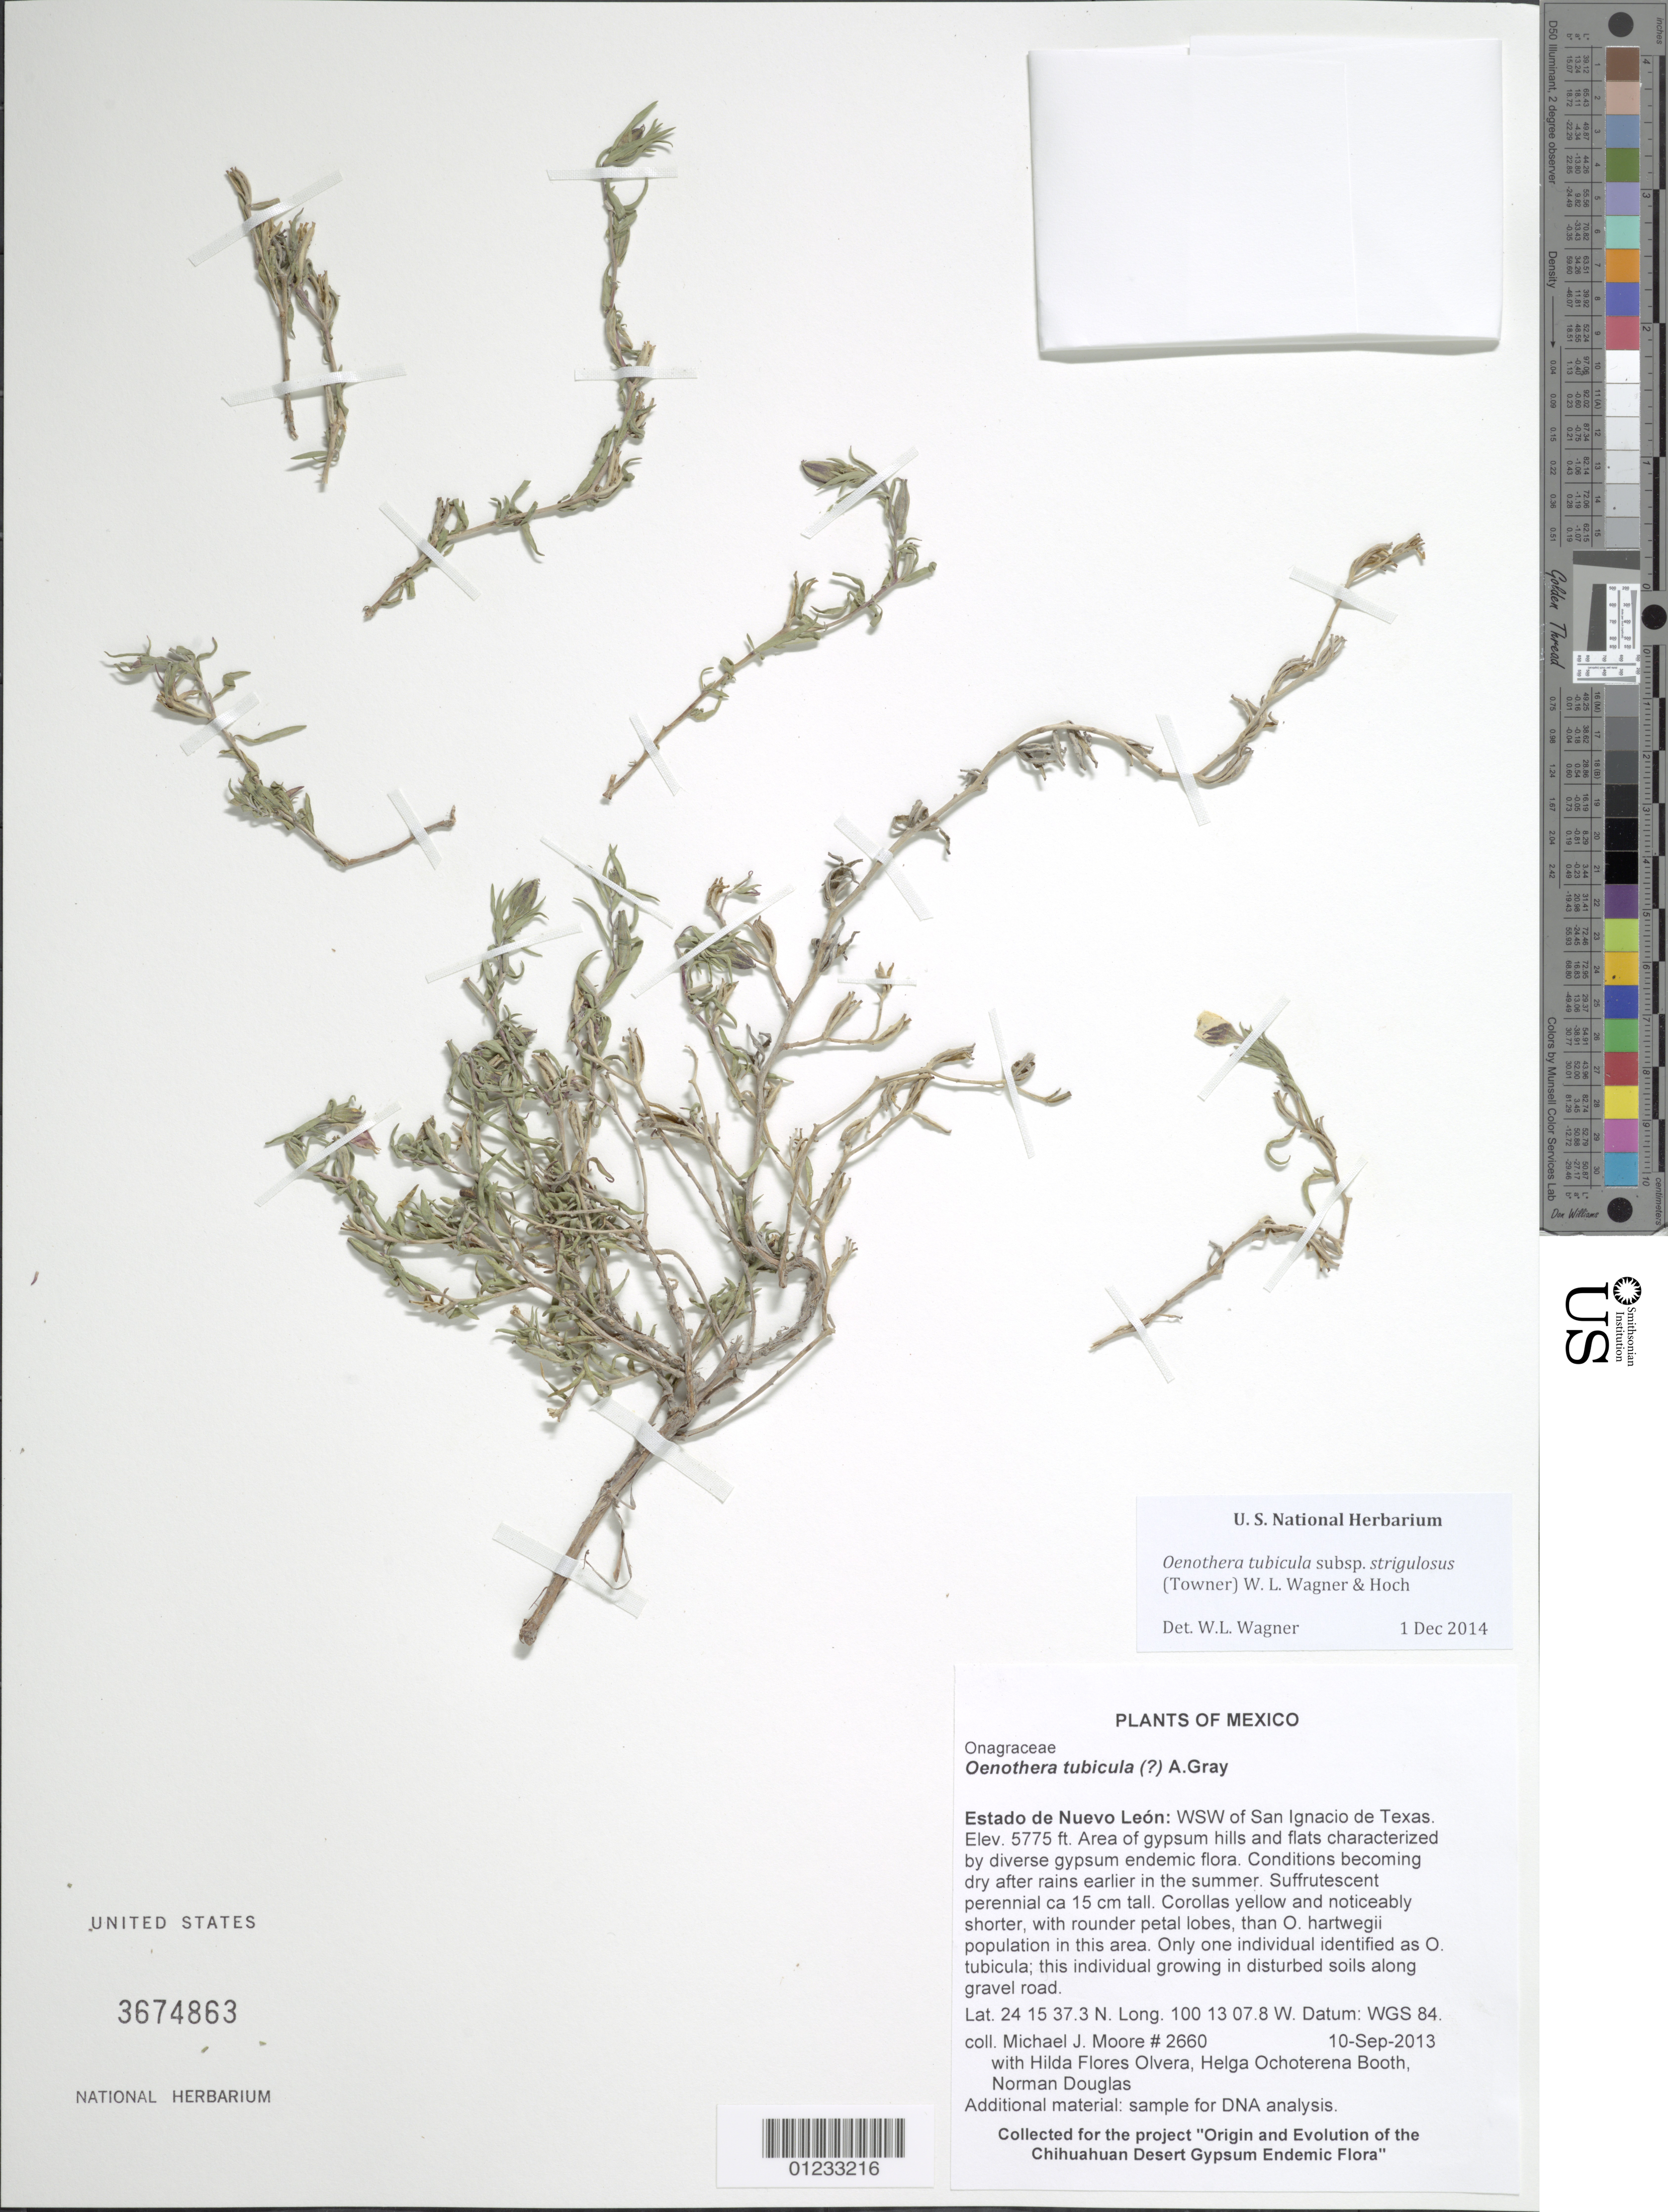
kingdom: Plantae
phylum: Tracheophyta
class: Magnoliopsida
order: Myrtales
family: Onagraceae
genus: Oenothera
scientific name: Oenothera tubicula subsp. strigulosa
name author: (Towner) W.L. Wagner & Hoch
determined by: Wagner, W. L., (BOT), Smithsonian Institution - National Museum of Natural History (UNITED STATES)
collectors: M. J. Moore, H. Flores Olvera, H. Ochoterena-Booth & N. Douglas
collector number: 2660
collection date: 2009-09-09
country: Mexico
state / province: Nuevo Leon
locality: WSW of San Ignacio de Texas.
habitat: Area of gypsum hills and flats characterized by diverse gypsum endemic flora. Conditions becoming dry after rains earlier in the summer.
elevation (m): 1760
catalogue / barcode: US 3674863